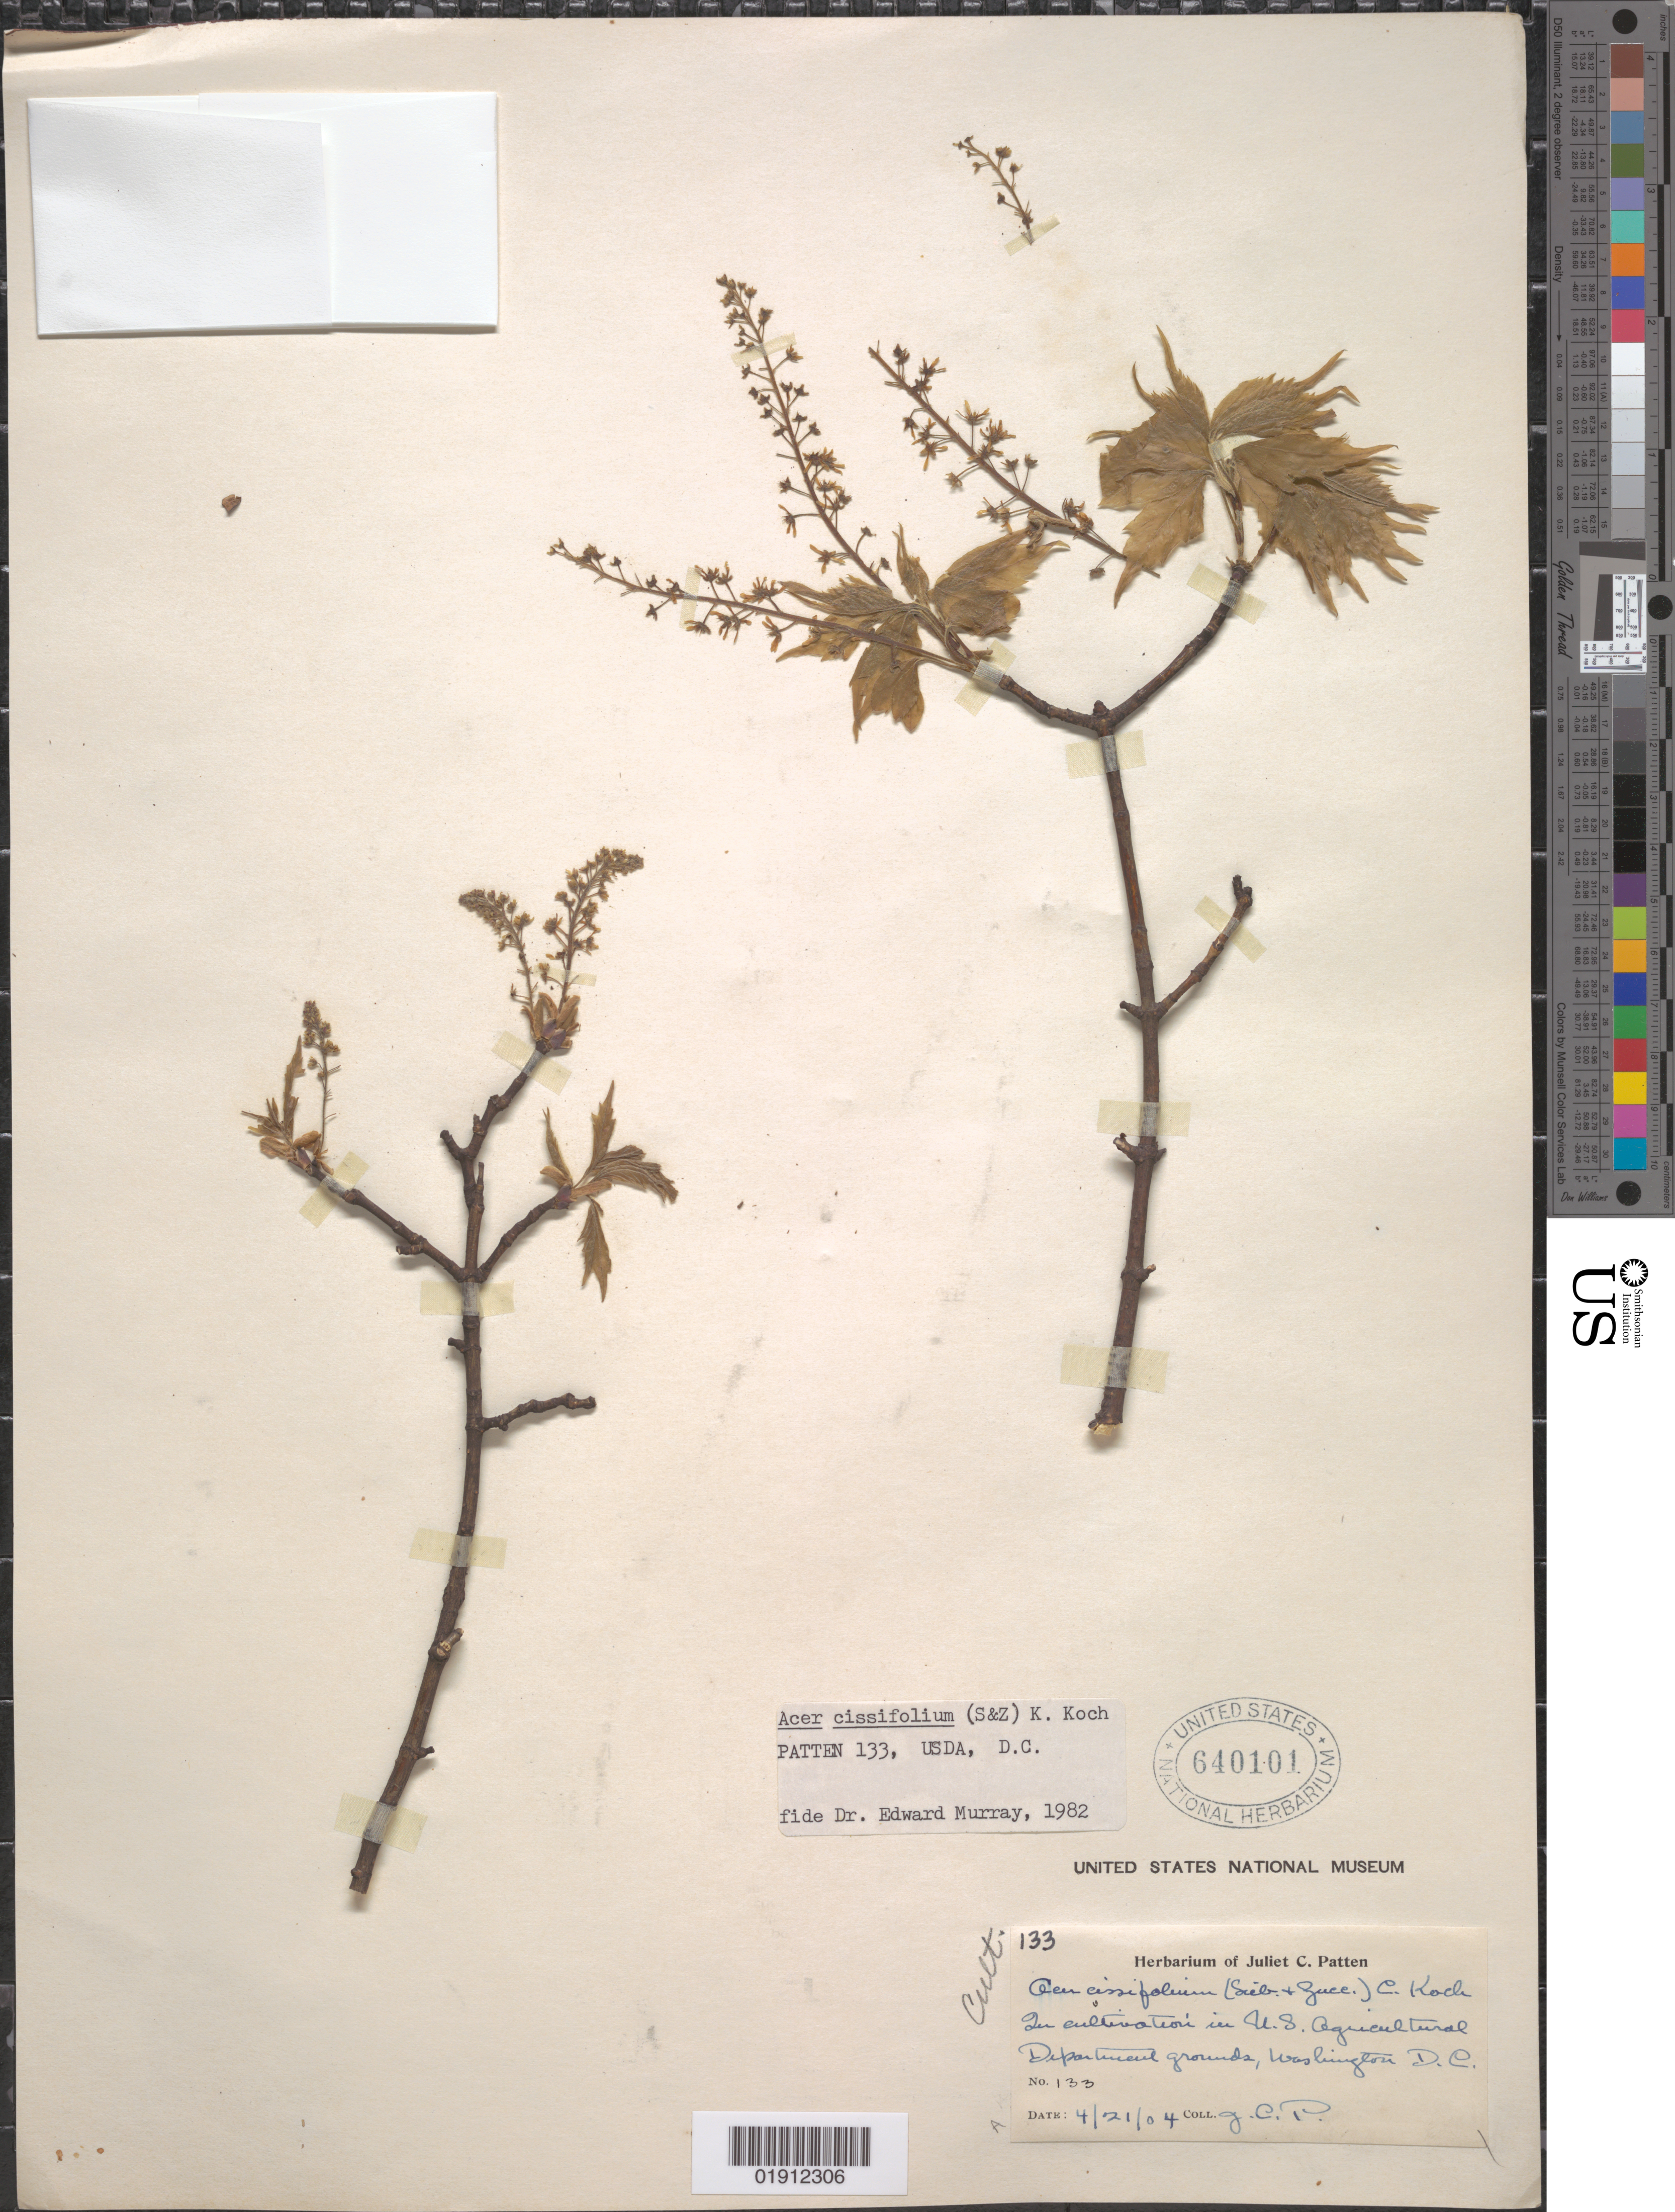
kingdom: Plantae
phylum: Tracheophyta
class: Magnoliopsida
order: Sapindales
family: Sapindaceae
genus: Acer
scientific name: Acer cissifolium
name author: (Siebold & Zucc.) K. Koch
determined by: Murray, Edward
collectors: J. Patten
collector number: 133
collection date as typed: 4/21/04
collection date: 1904-04-21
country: United States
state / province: District of Columbia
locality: U.S. Agricultural Department Grounds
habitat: Cultivated on dept. grounds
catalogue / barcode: US 640101